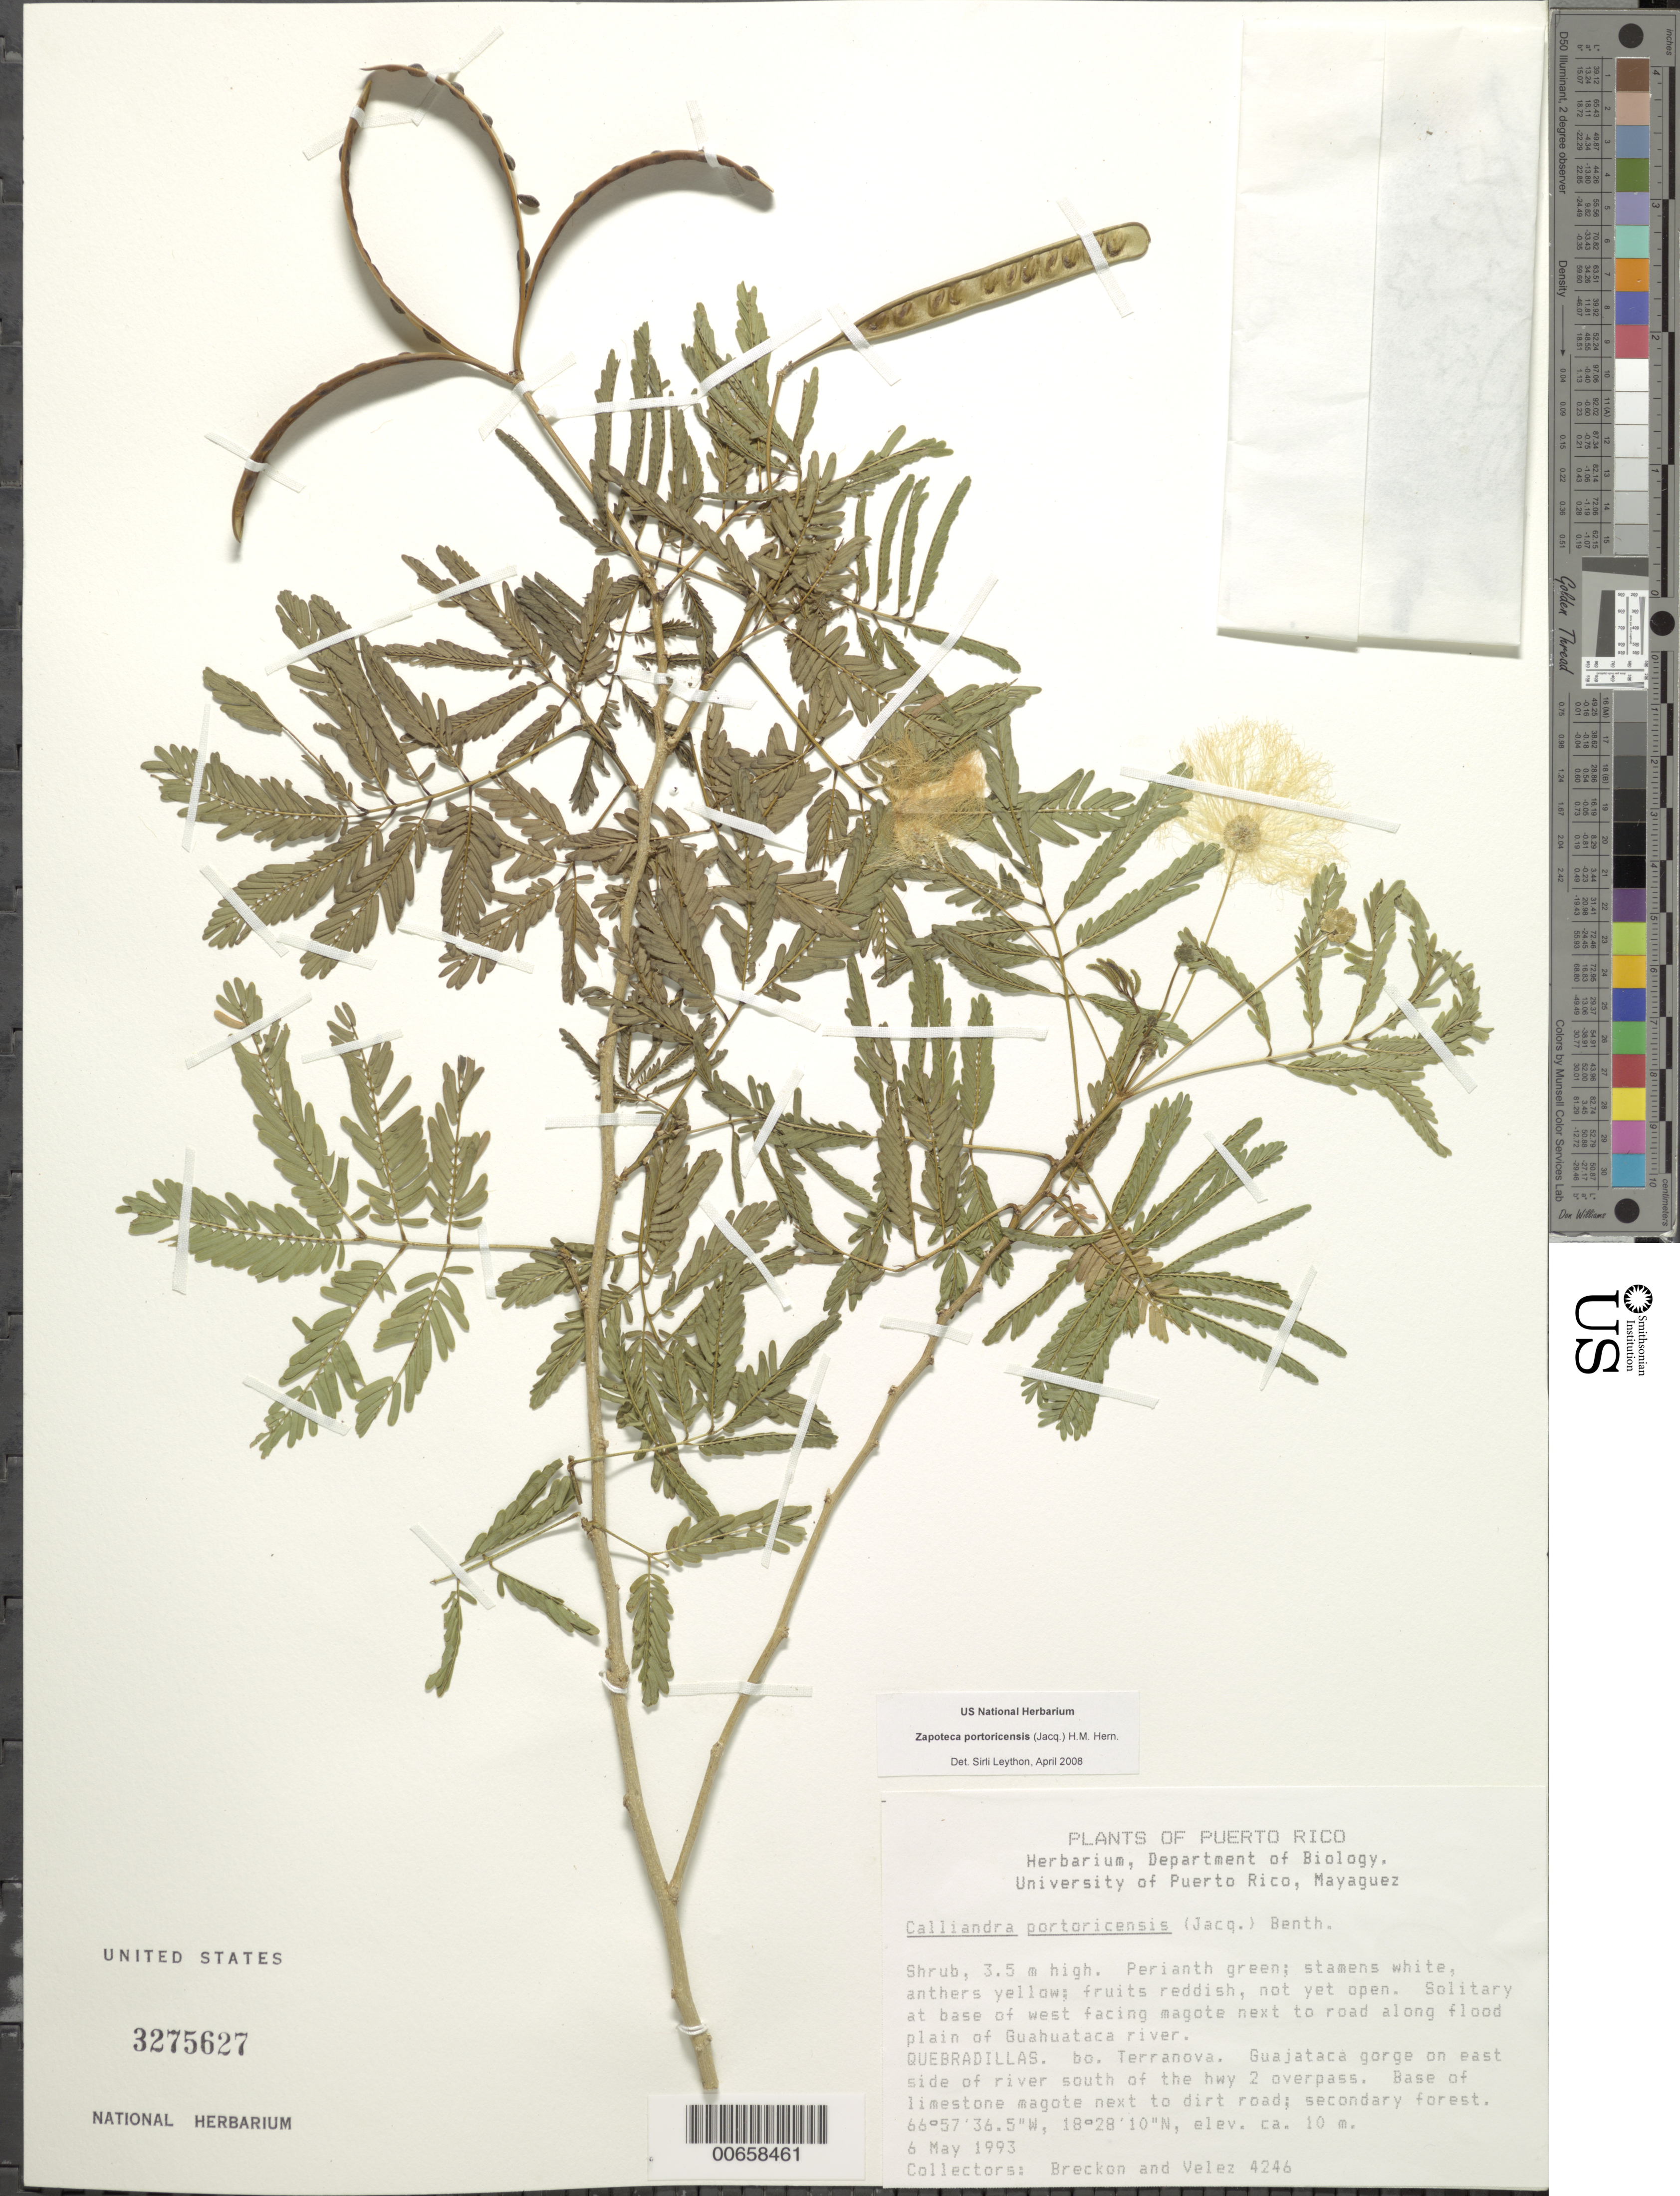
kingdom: Plantae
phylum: Tracheophyta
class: Magnoliopsida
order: Fabales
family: Fabaceae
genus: Zapoteca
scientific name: Zapoteca portoricensis subsp. portoricensis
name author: (Jacq.) H.M. Hern.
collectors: G. J. Breckon & J. Velez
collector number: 4246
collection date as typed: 06 May 1993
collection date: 1993-05-06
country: Puerto Rico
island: Greater Antilles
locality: Quebradillas: Bo. Terranova, Guajataca gorge on E side of R. S of the hwy 2 overpass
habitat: Secondary forest; base of limestone magote next to dirt road along flood plain of Guahuataca R.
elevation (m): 10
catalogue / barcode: US 3275627